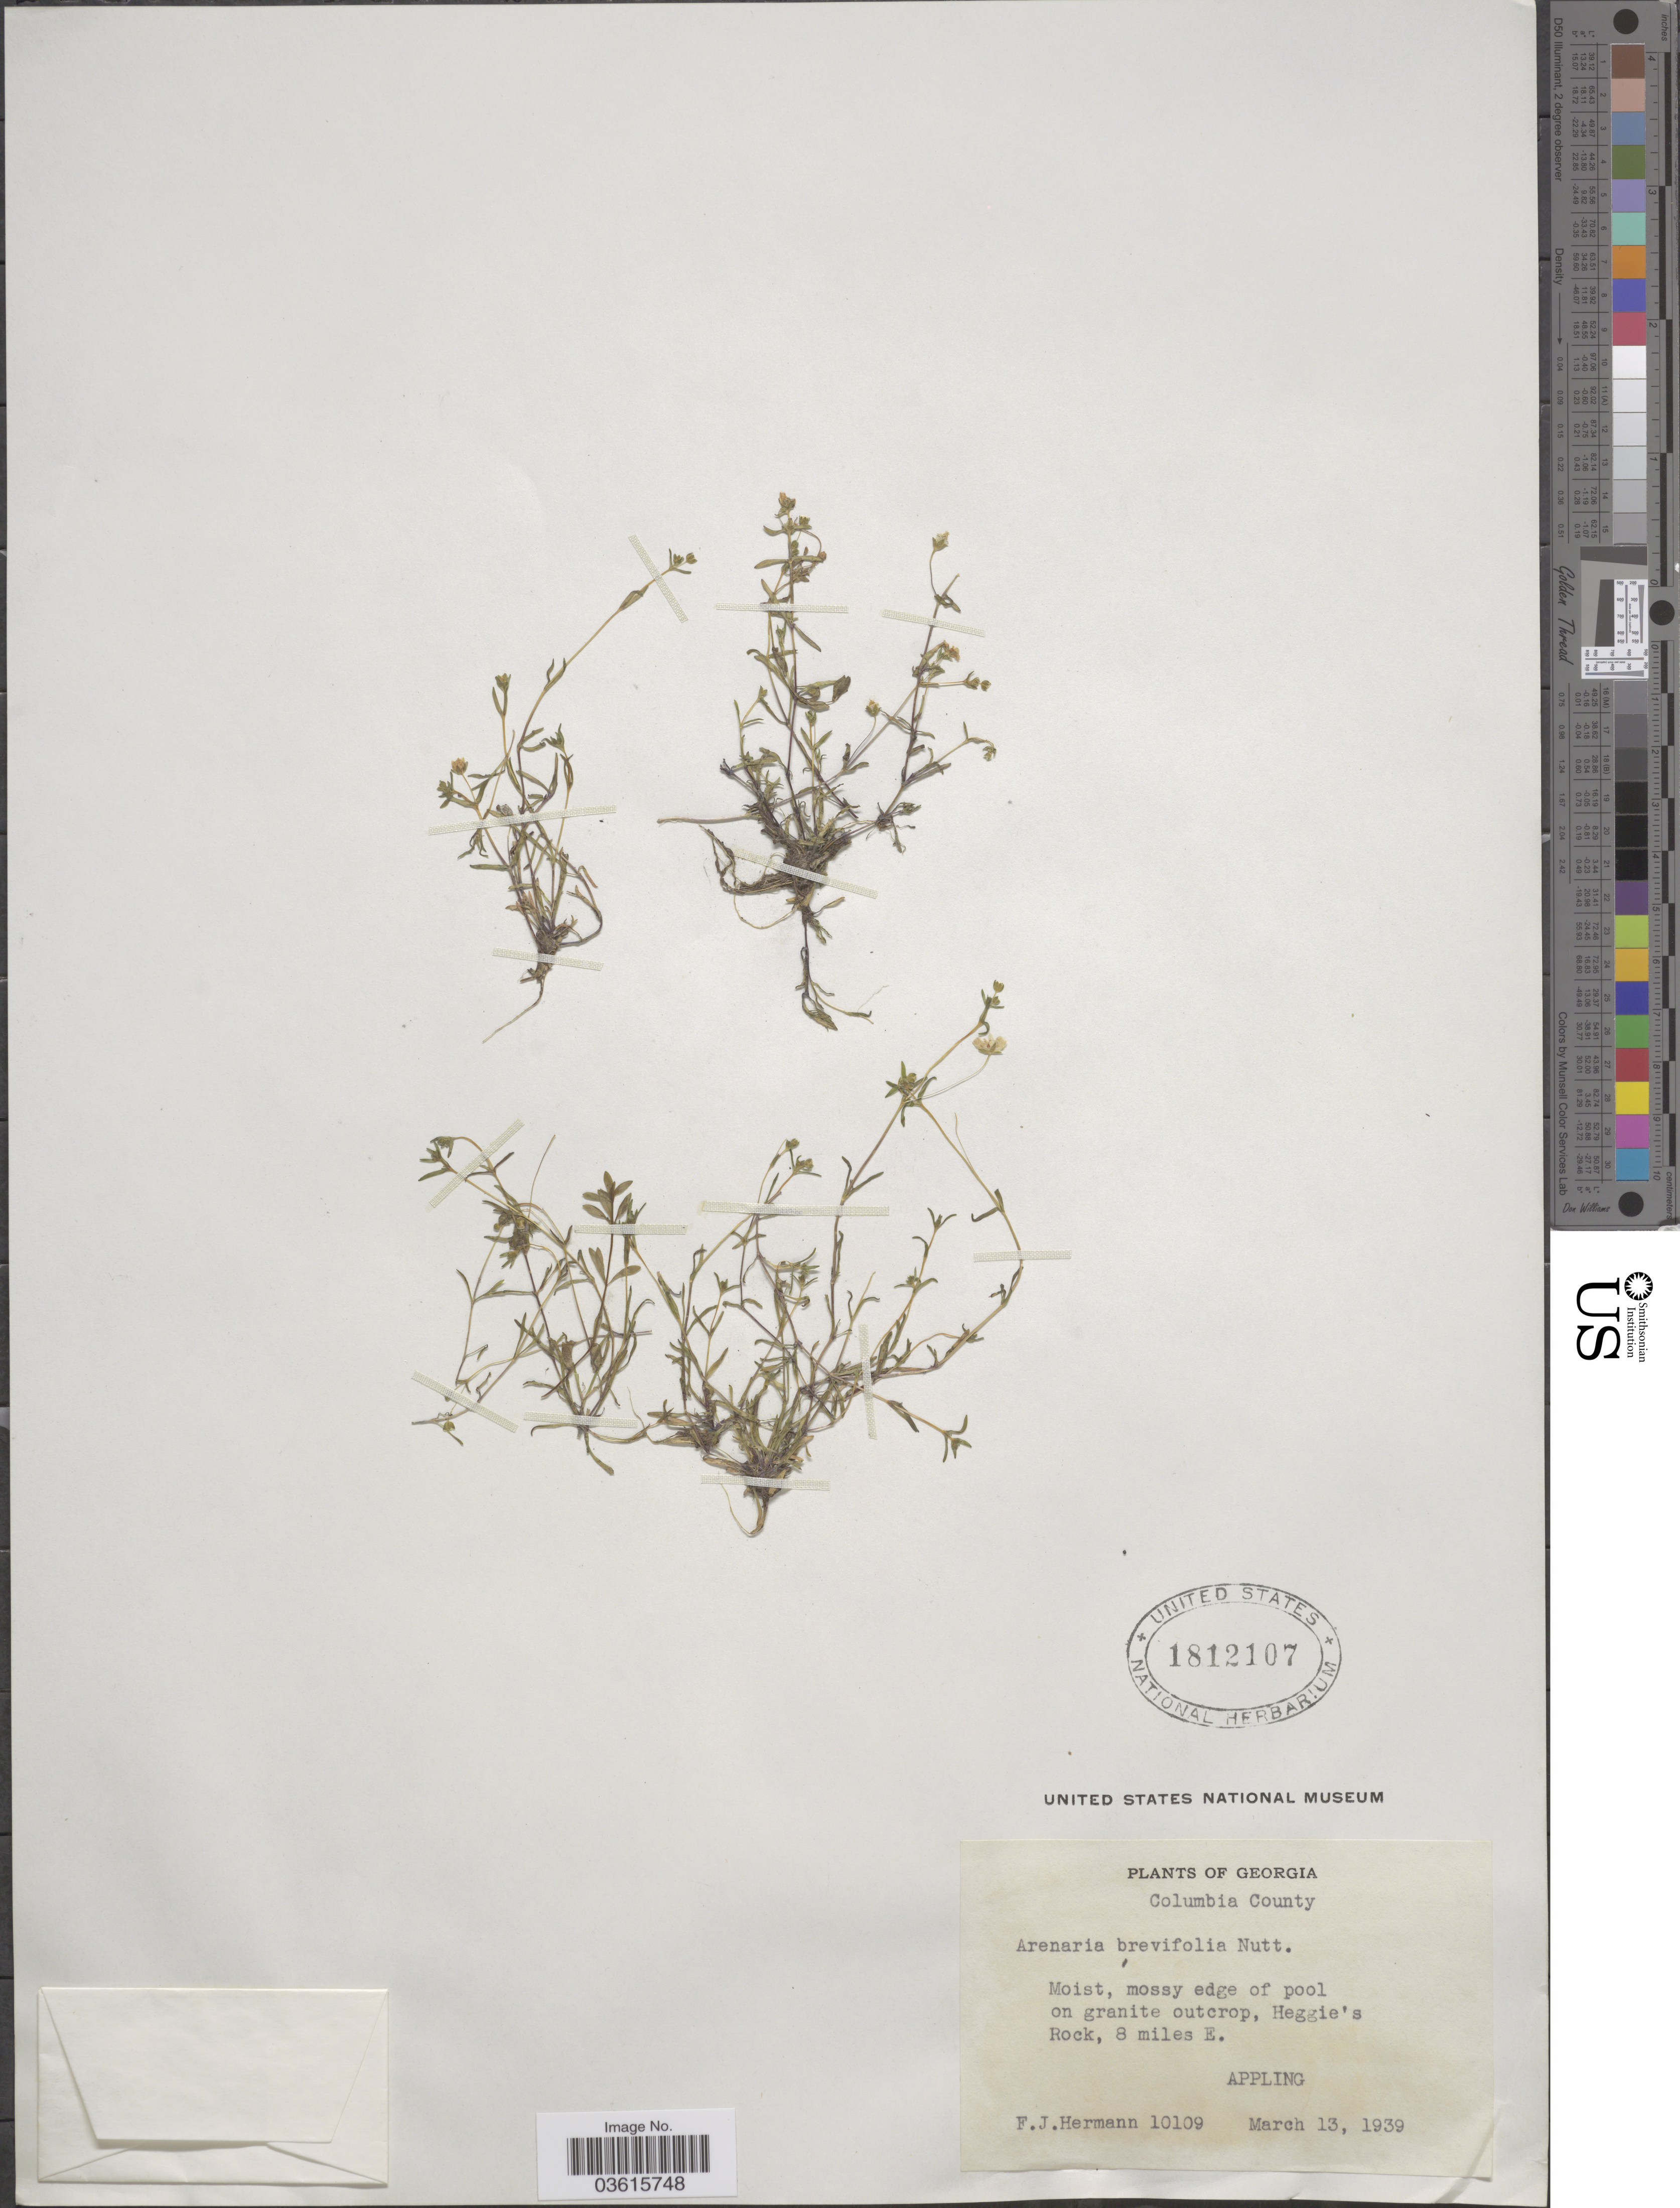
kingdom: Plantae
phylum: Tracheophyta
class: Magnoliopsida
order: Caryophyllales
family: Caryophyllaceae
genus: Minuartia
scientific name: Minuartia brevifolia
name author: Mattf.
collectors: F. J. Hermann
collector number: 10109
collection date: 1939-03-13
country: United States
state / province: Georgia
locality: Columbia County. Heggie's Rock, 8 miles E. Appling.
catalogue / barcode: US 1812107